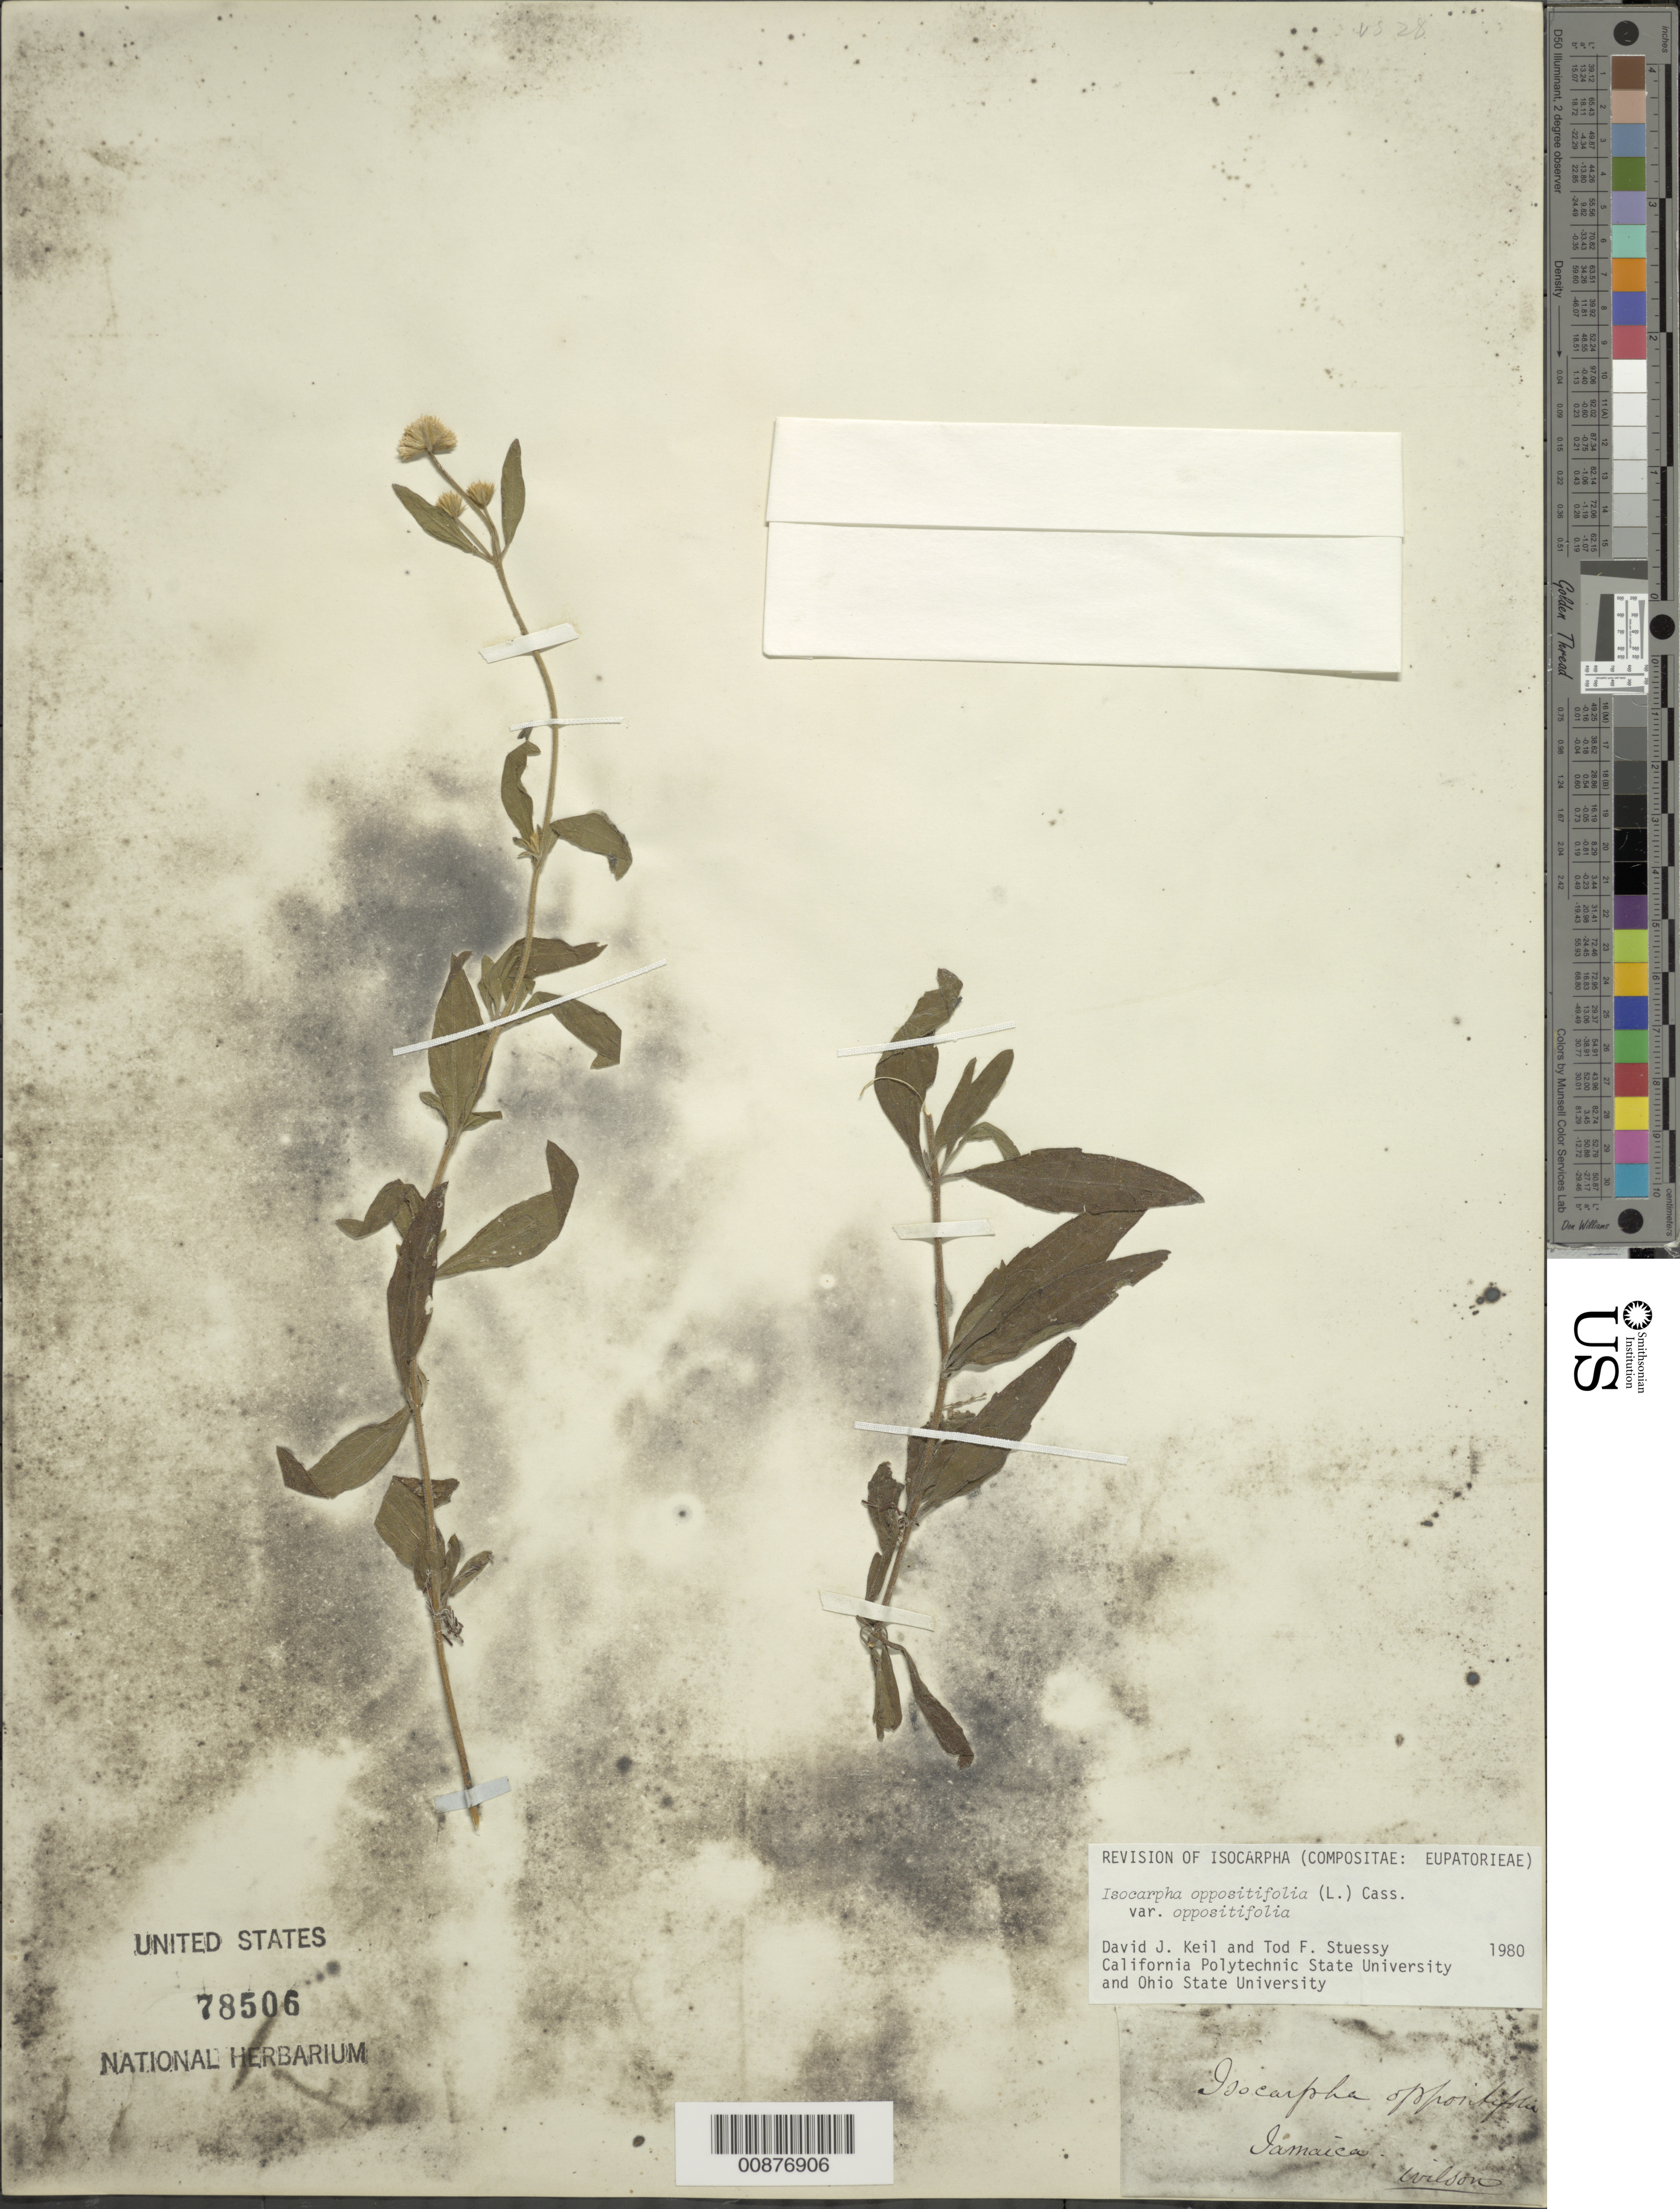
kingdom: Plantae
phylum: Tracheophyta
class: Magnoliopsida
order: Asterales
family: Asteraceae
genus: Isocarpha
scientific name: Isocarpha oppositifolia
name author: (L.) Cass.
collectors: -- Wilson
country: Jamaica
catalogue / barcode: US 78506